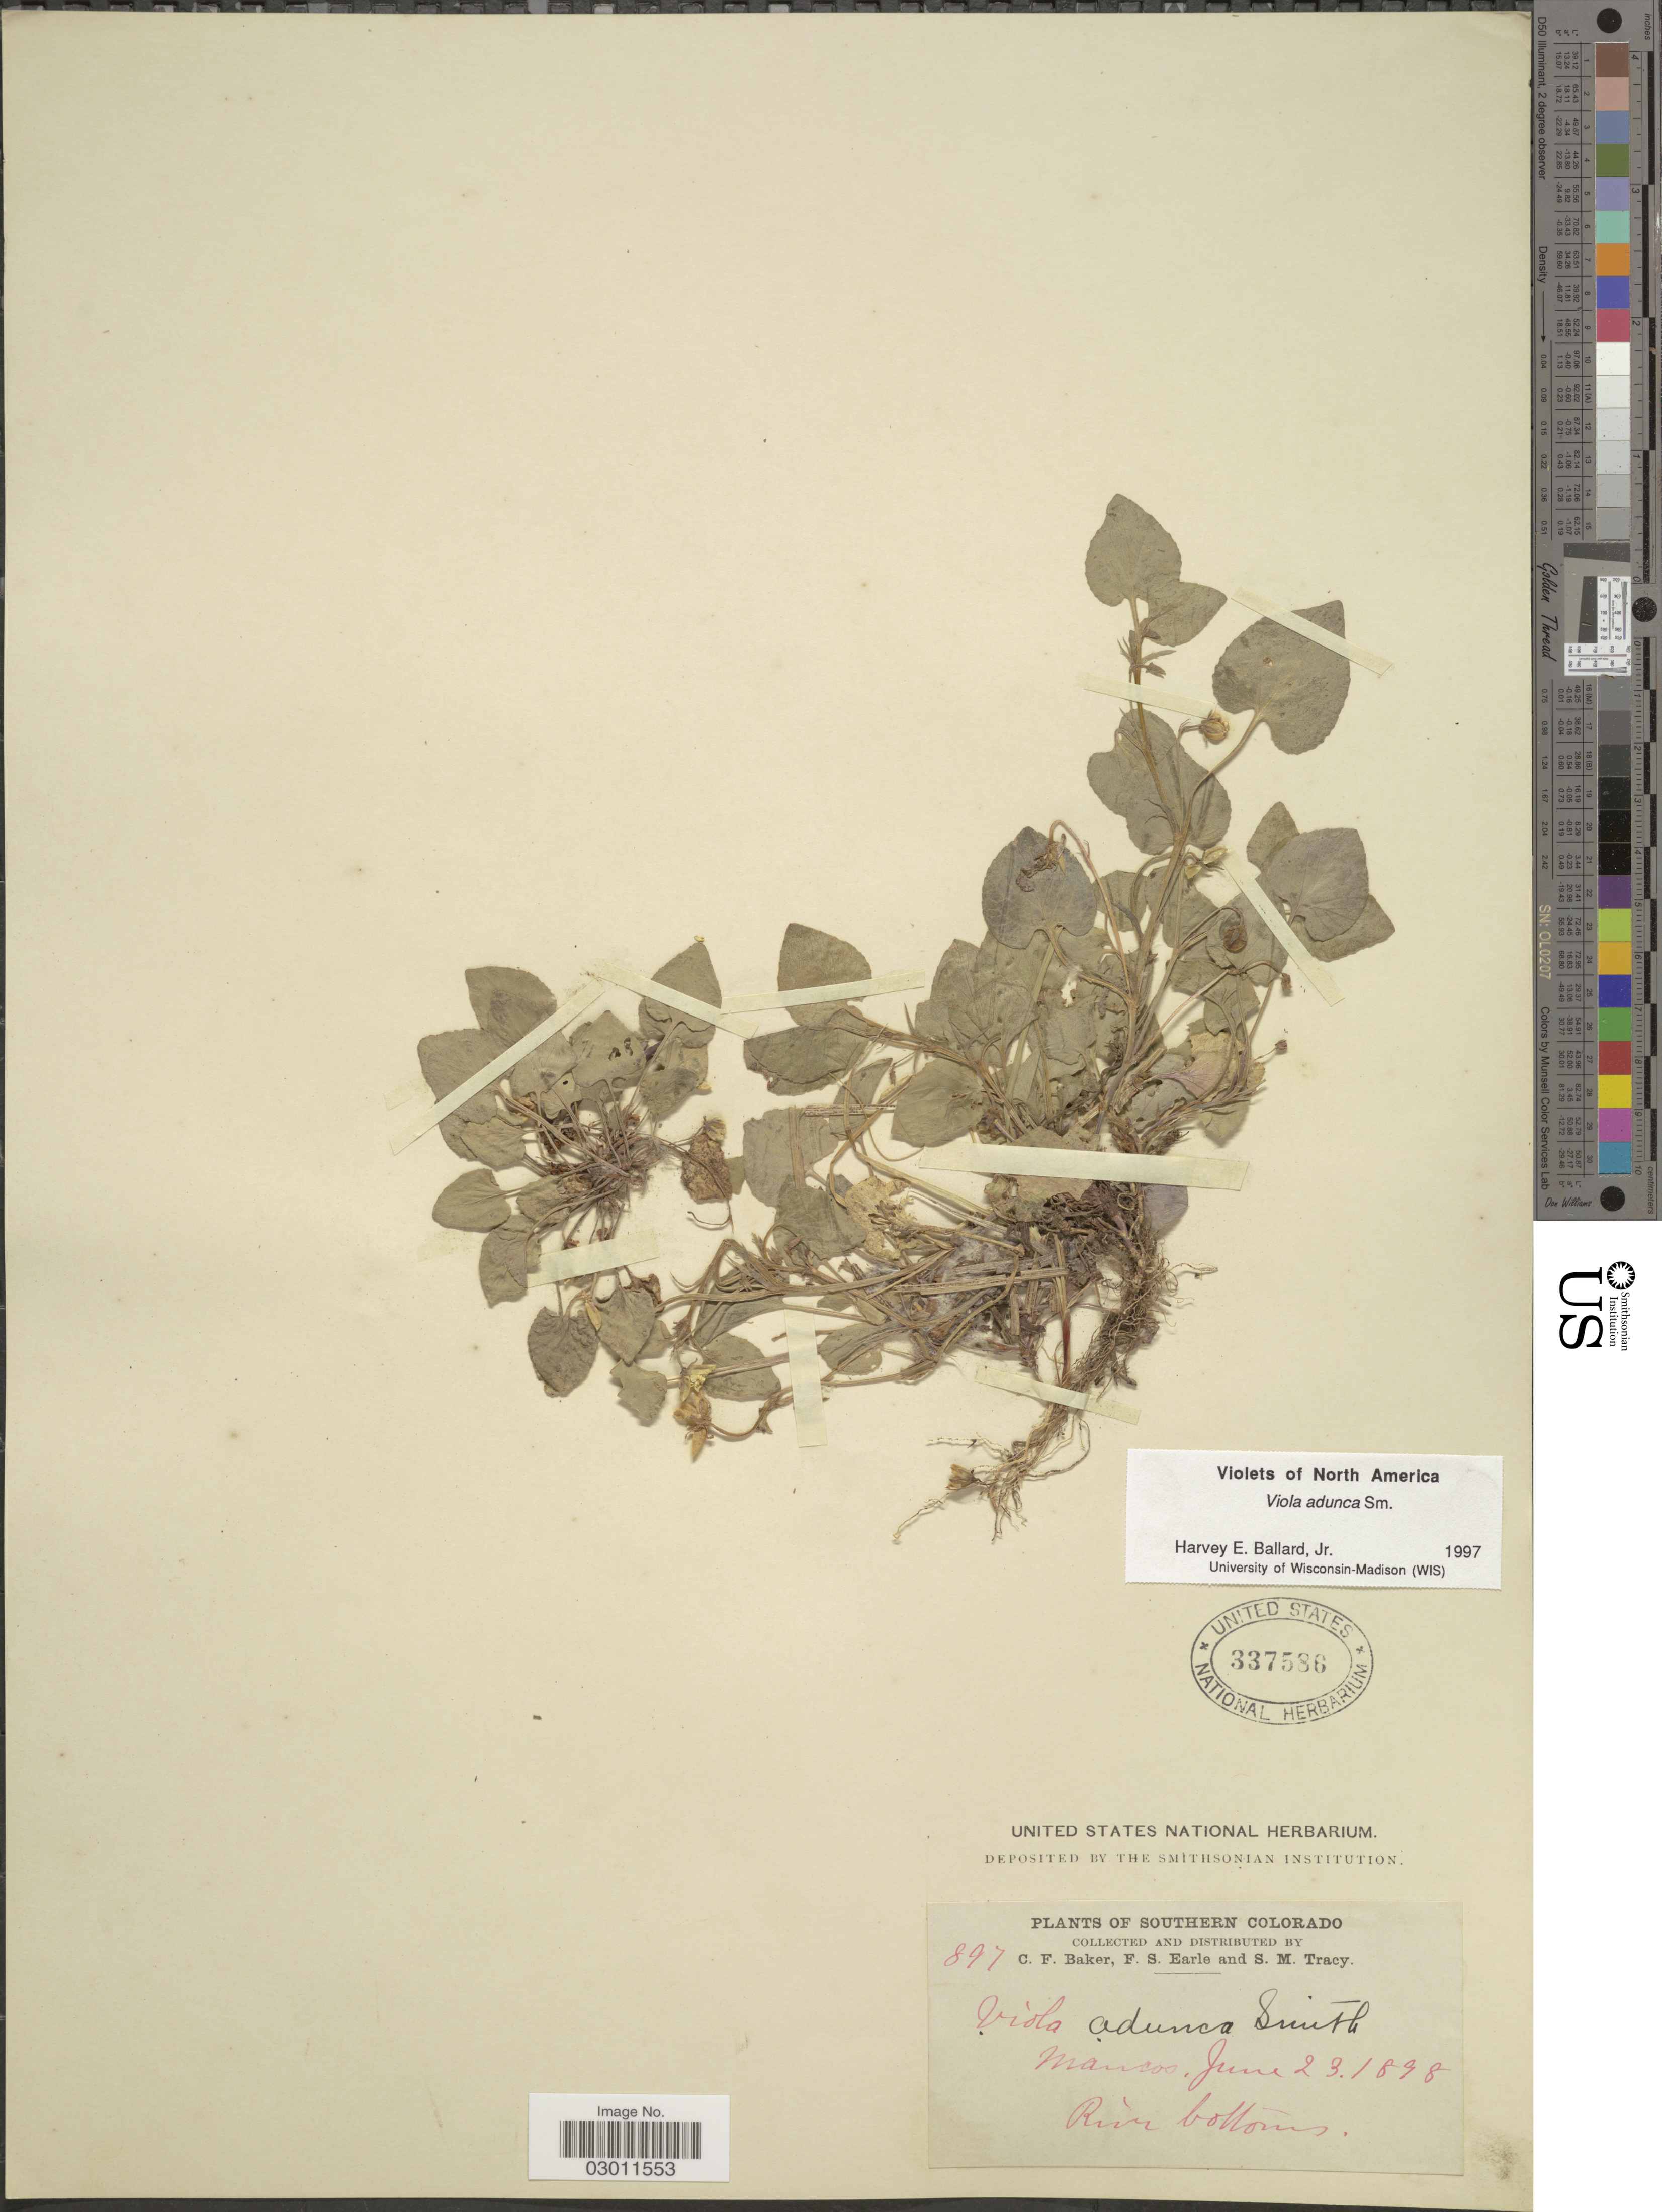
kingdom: Plantae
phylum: Tracheophyta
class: Magnoliopsida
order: Malpighiales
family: Violaceae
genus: Viola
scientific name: Viola adunca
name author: Sm.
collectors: C. F. Baker, F. S. Earle & S. M. Tracy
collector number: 897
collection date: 1898-06-23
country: United States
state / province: Colorado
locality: Southern Colorado, Mancos.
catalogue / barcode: US 337586